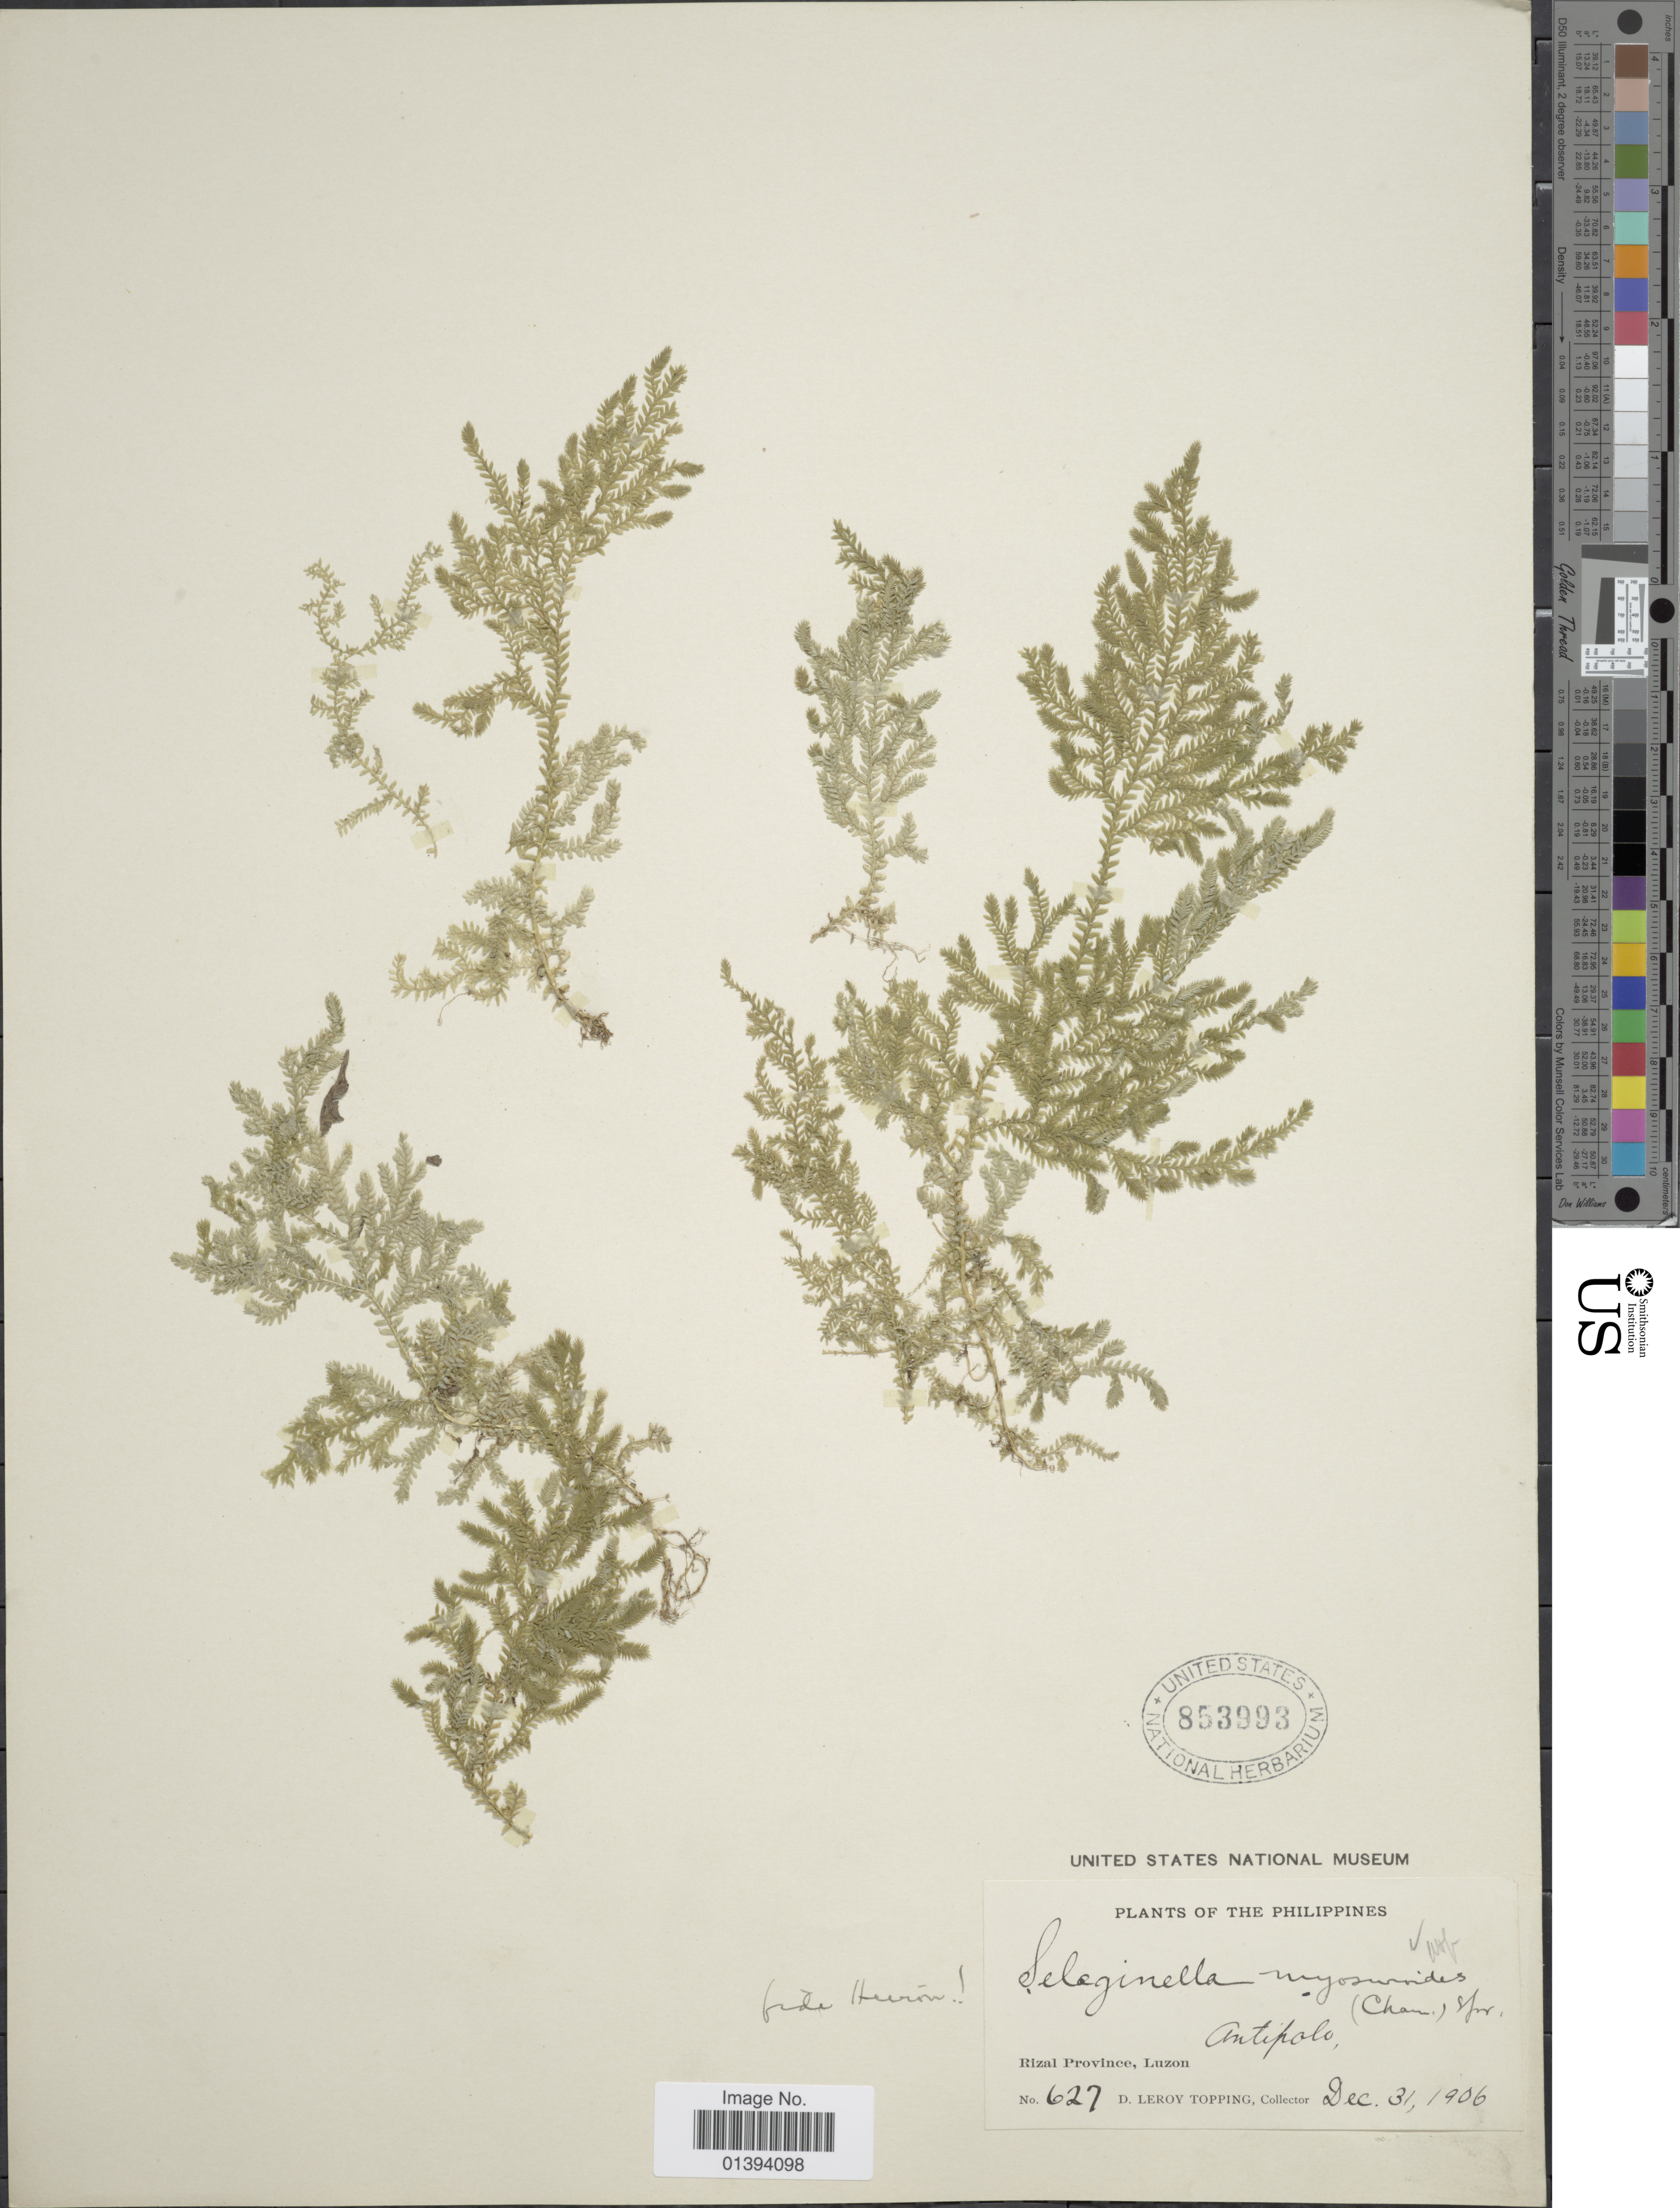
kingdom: Plantae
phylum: Tracheophyta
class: Lycopodiopsida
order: Selaginellales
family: Selaginellaceae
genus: Selaginella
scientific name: Selaginella myosuroides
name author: (Kaulf.) Spring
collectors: D. L. Topping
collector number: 627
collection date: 1906-12-31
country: Philippines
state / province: Central Luzon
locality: Rizal Province, Luzon, Antipolo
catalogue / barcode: US 853993